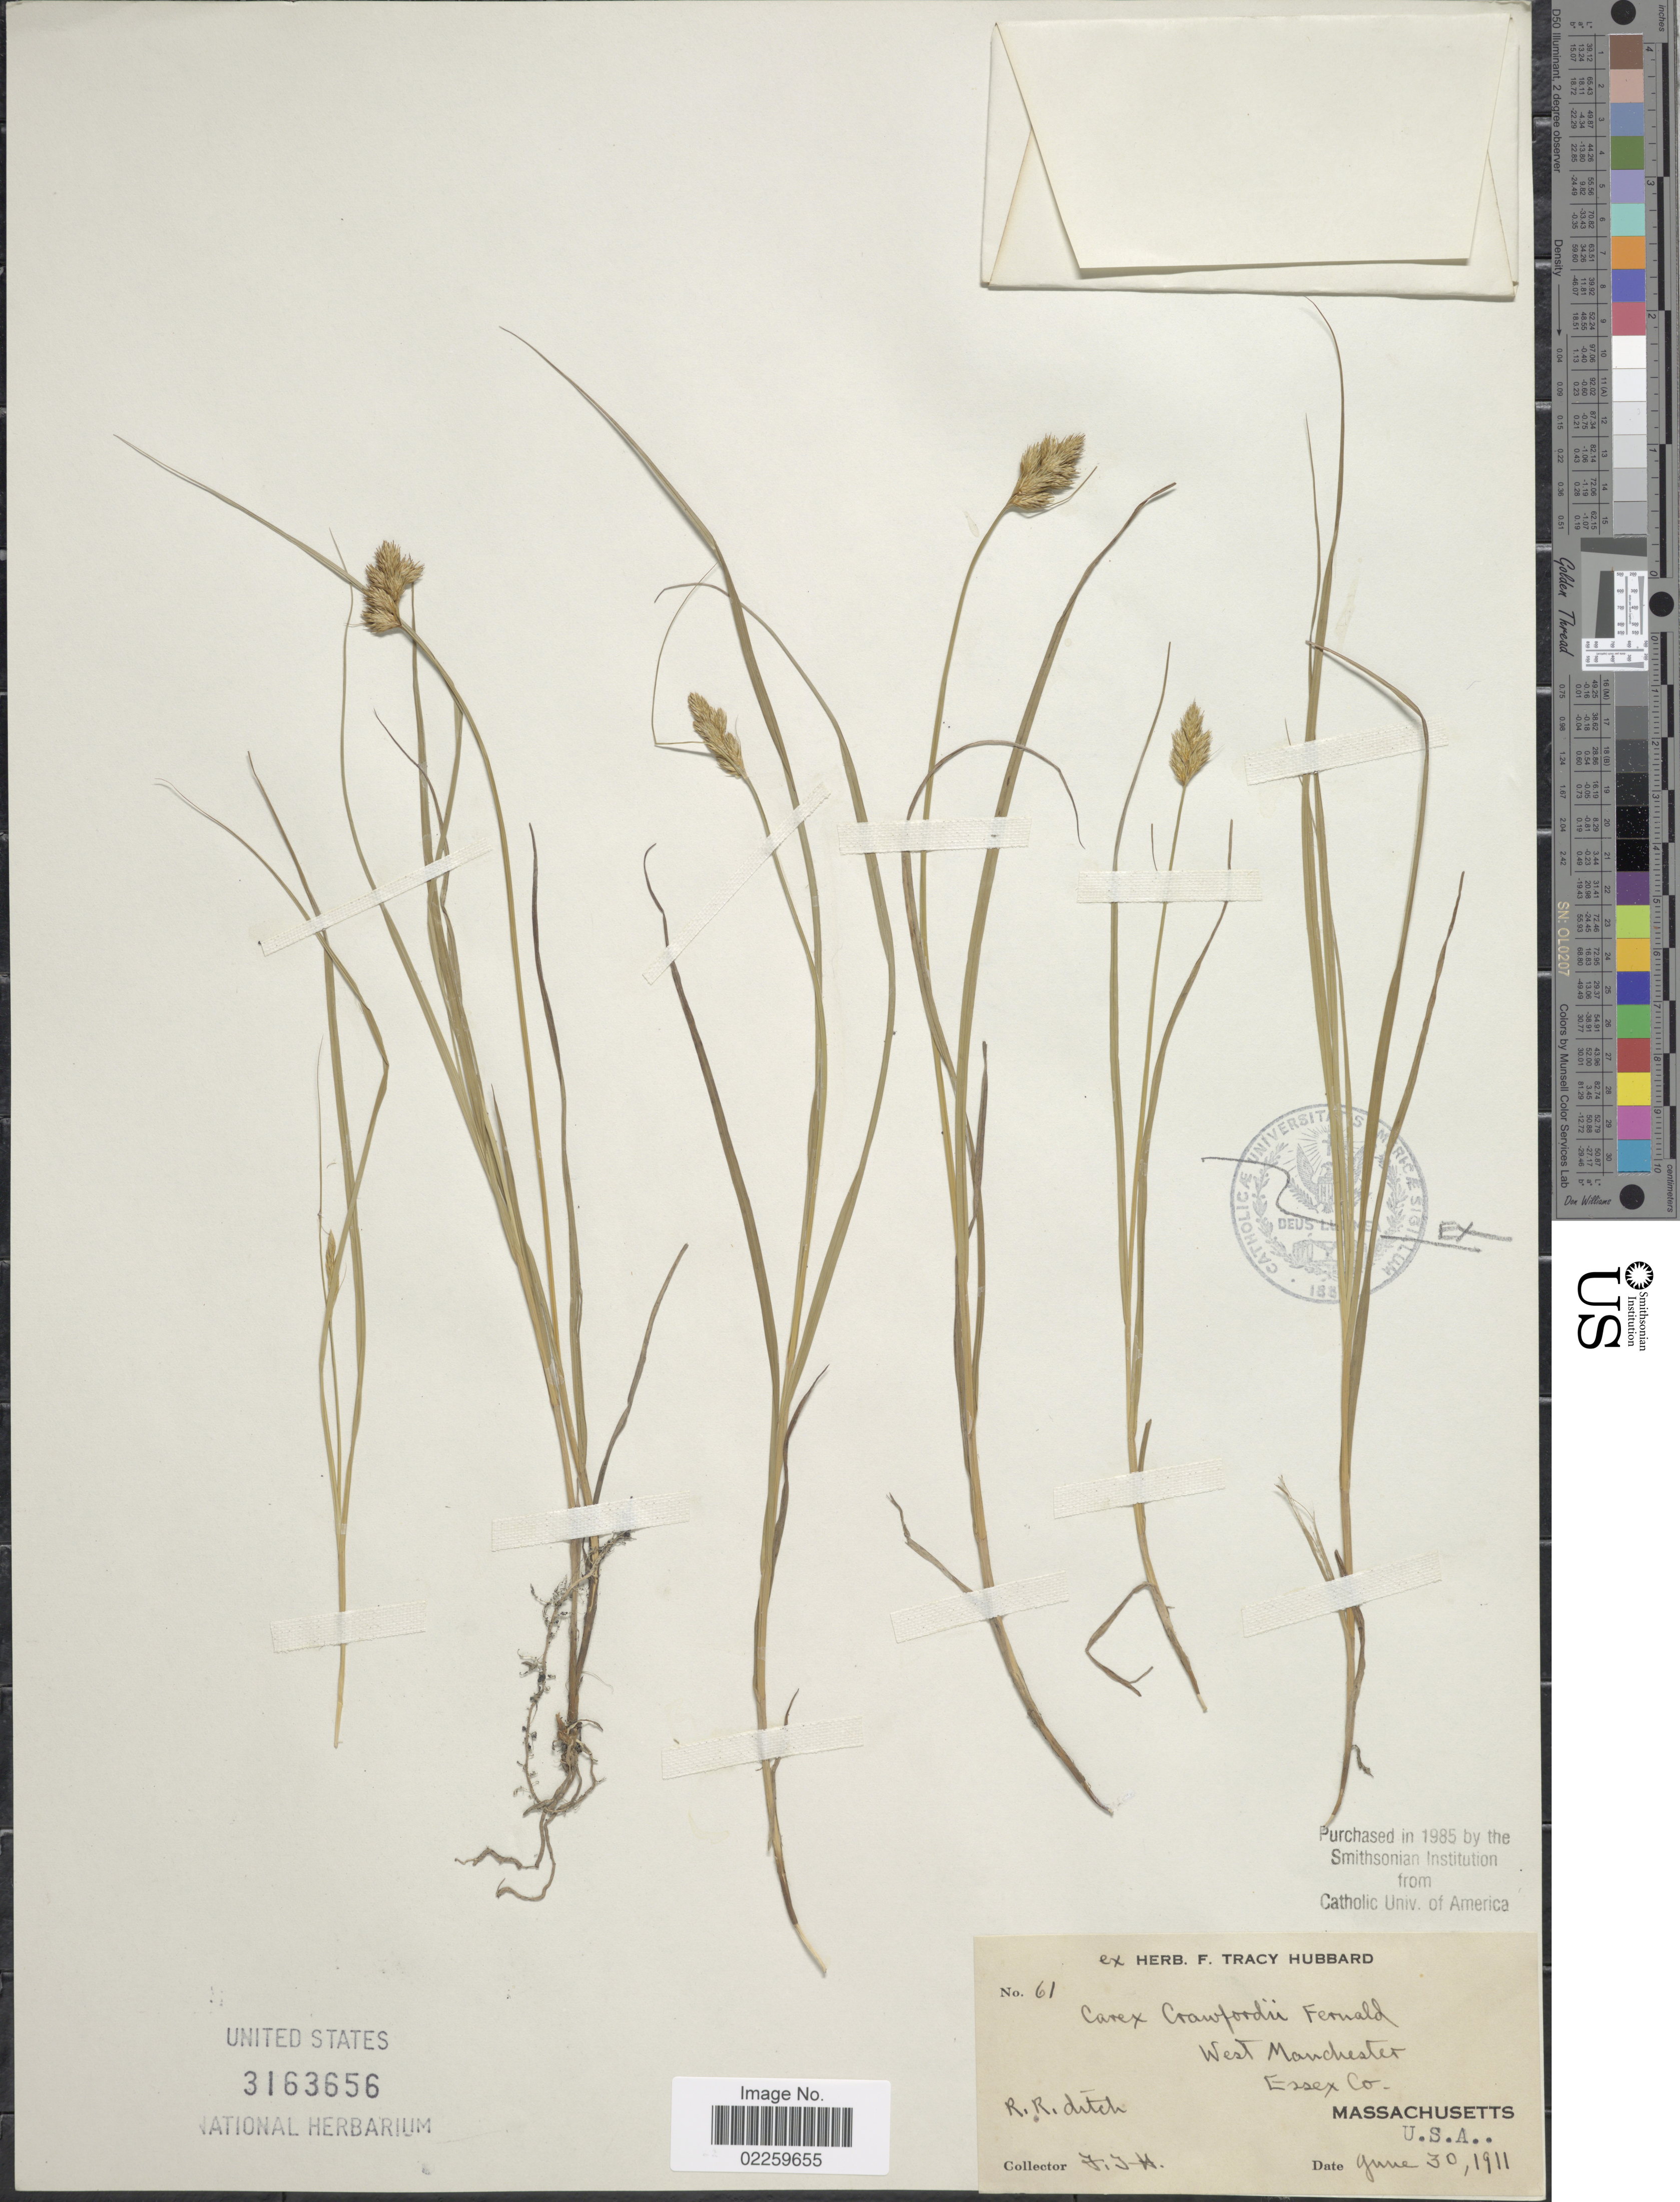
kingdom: Plantae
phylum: Tracheophyta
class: Liliopsida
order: Poales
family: Cyperaceae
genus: Carex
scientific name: Carex crawfordii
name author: Fernald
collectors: F. T. Hubbard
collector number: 61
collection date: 1911-06-30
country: United States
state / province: Massachusetts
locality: R.R. ditch, West Manchester, Essex Co.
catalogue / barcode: US 3163656